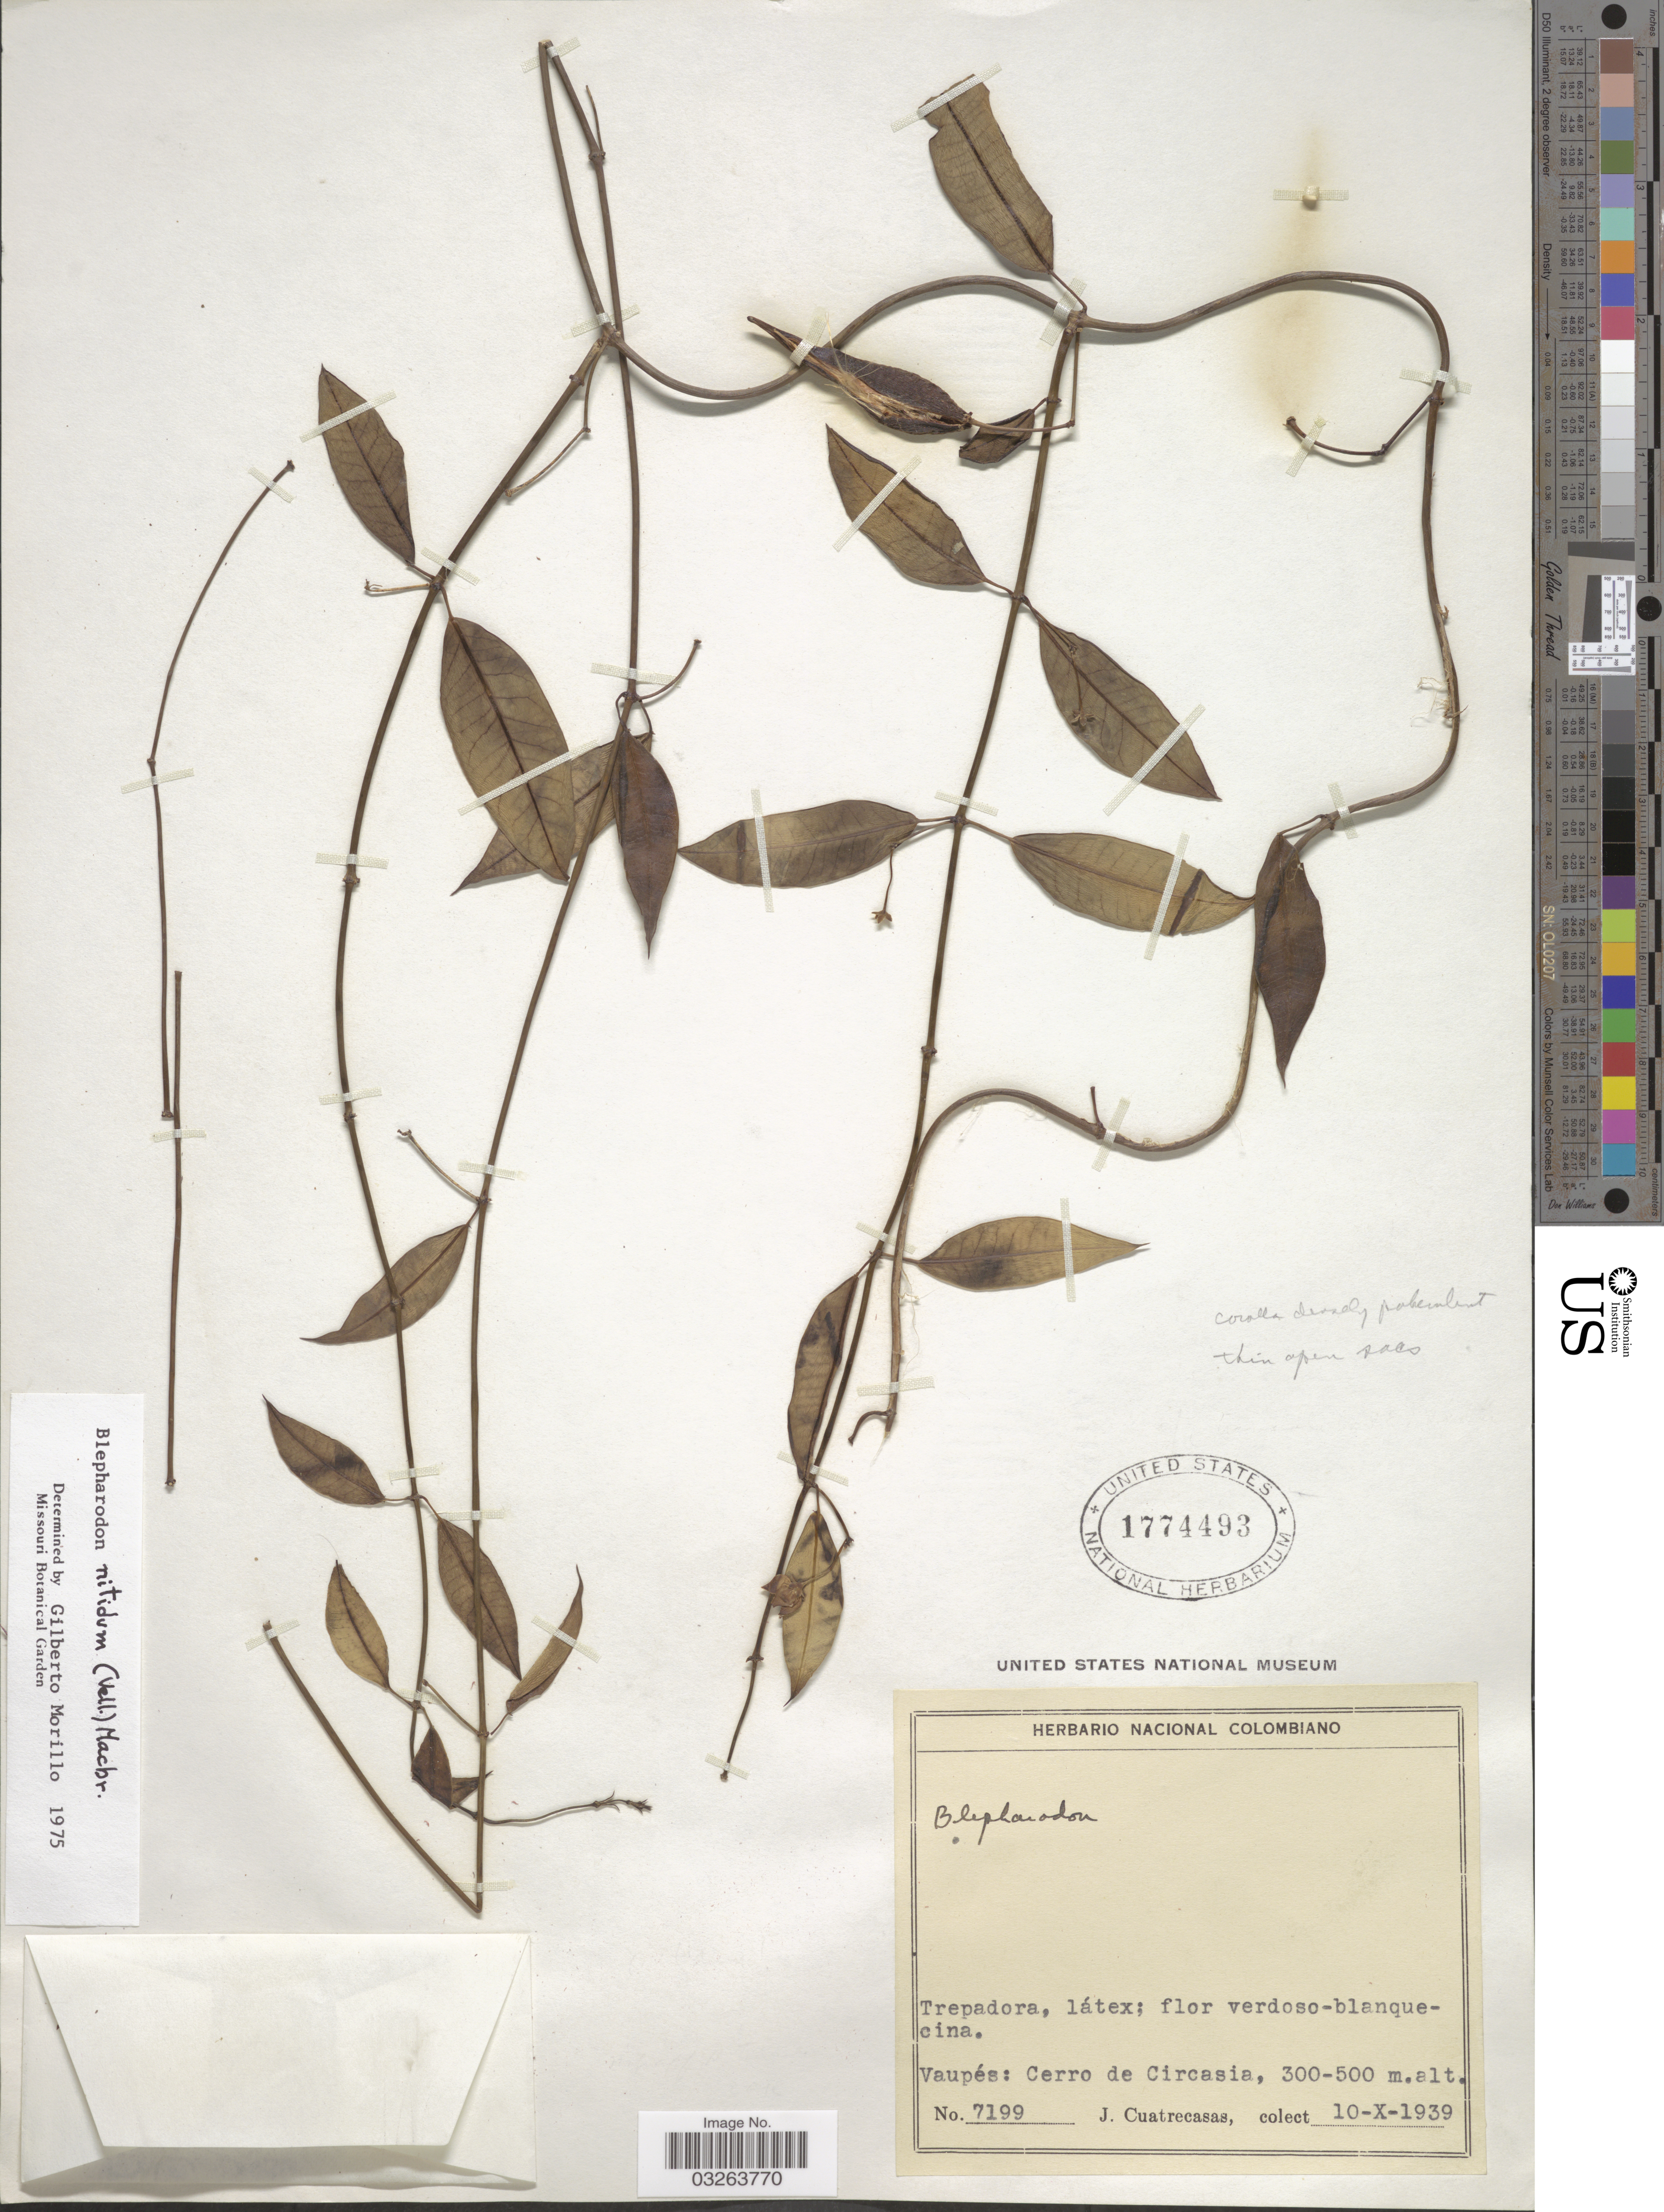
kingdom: Plantae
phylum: Tracheophyta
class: Magnoliopsida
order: Gentianales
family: Apocynaceae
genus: Blepharodon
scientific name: Blepharodon nitidum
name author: (Vell.) J.F. Macbr.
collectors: J. Cuatrecasas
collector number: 7199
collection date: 1939-10-10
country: Colombia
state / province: Vaupés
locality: Cerro de Circasia.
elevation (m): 300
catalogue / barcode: US 1774493